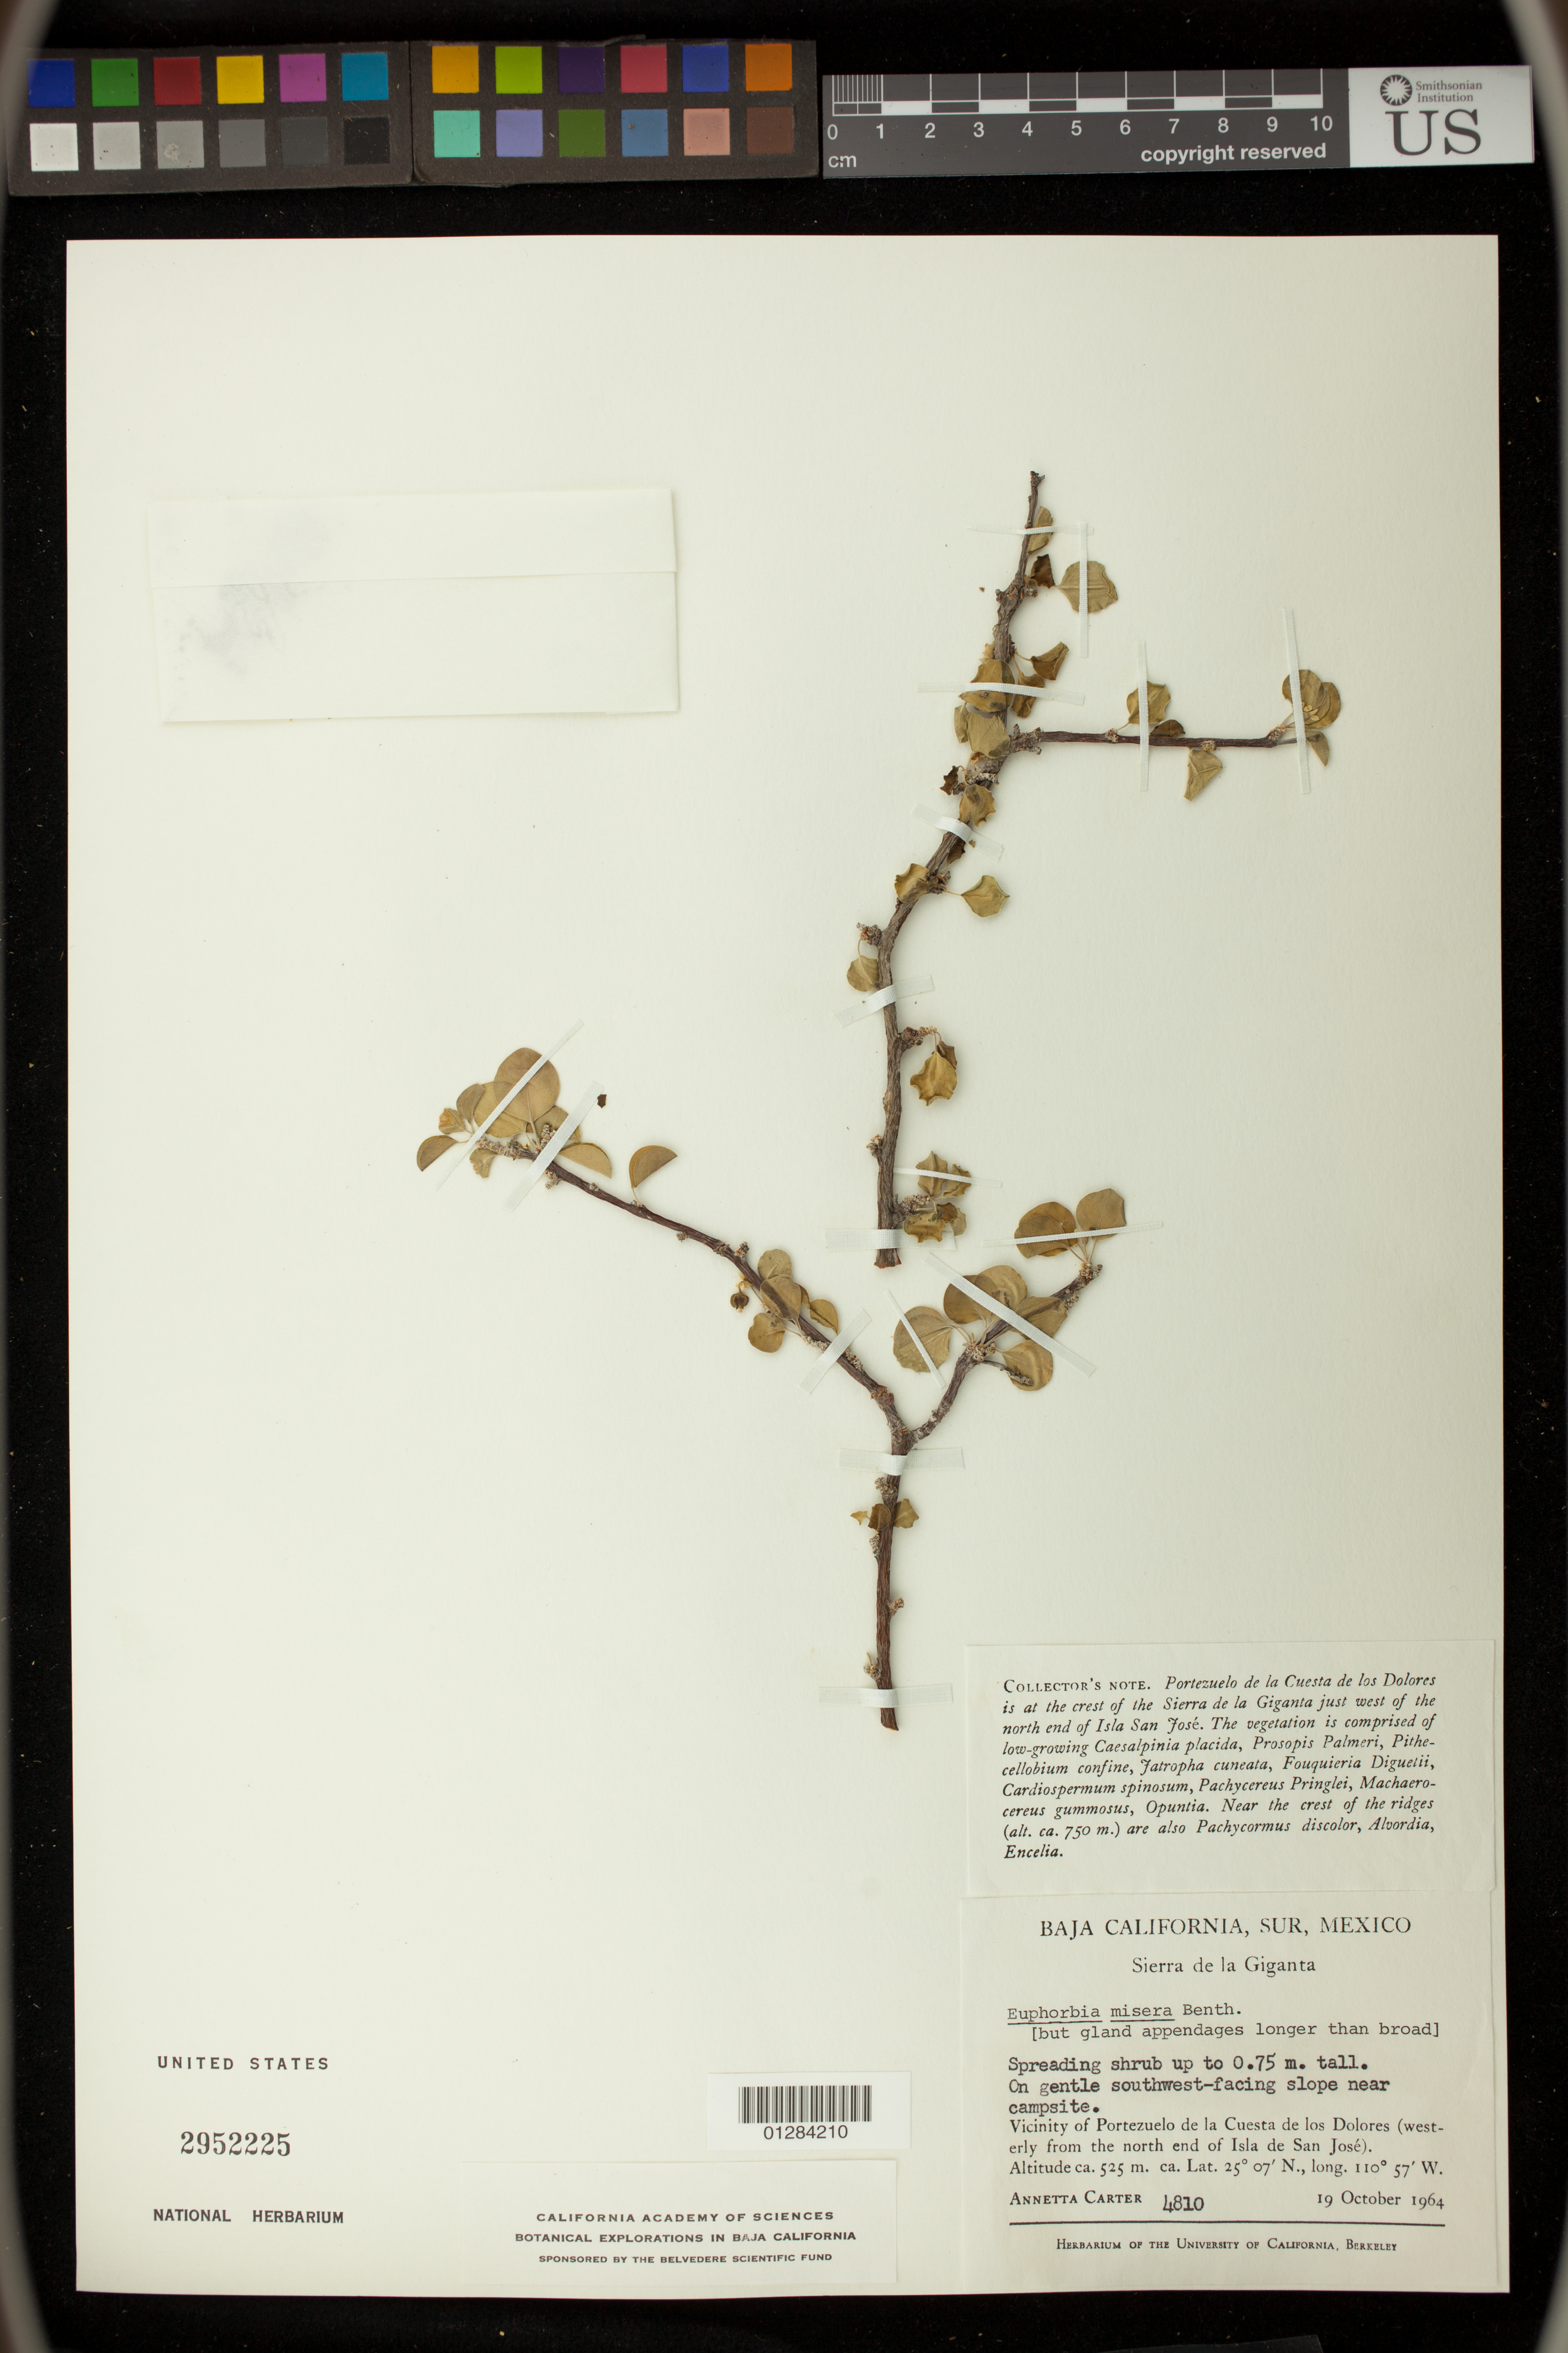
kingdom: Plantae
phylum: Tracheophyta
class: Magnoliopsida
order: Malpighiales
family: Euphorbiaceae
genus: Euphorbia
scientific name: Euphorbia misera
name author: Benth.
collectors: A. M. Carter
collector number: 4810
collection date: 1964-10-19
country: Mexico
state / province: Baja California Sur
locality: Sierra de la Giganta. Vicinity of Portezuelo de la Cuesta de los Dolores (westerly from the north end of Isla de San Jose). Southwest-facing slope near campsite.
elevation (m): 525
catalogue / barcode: US 2952225